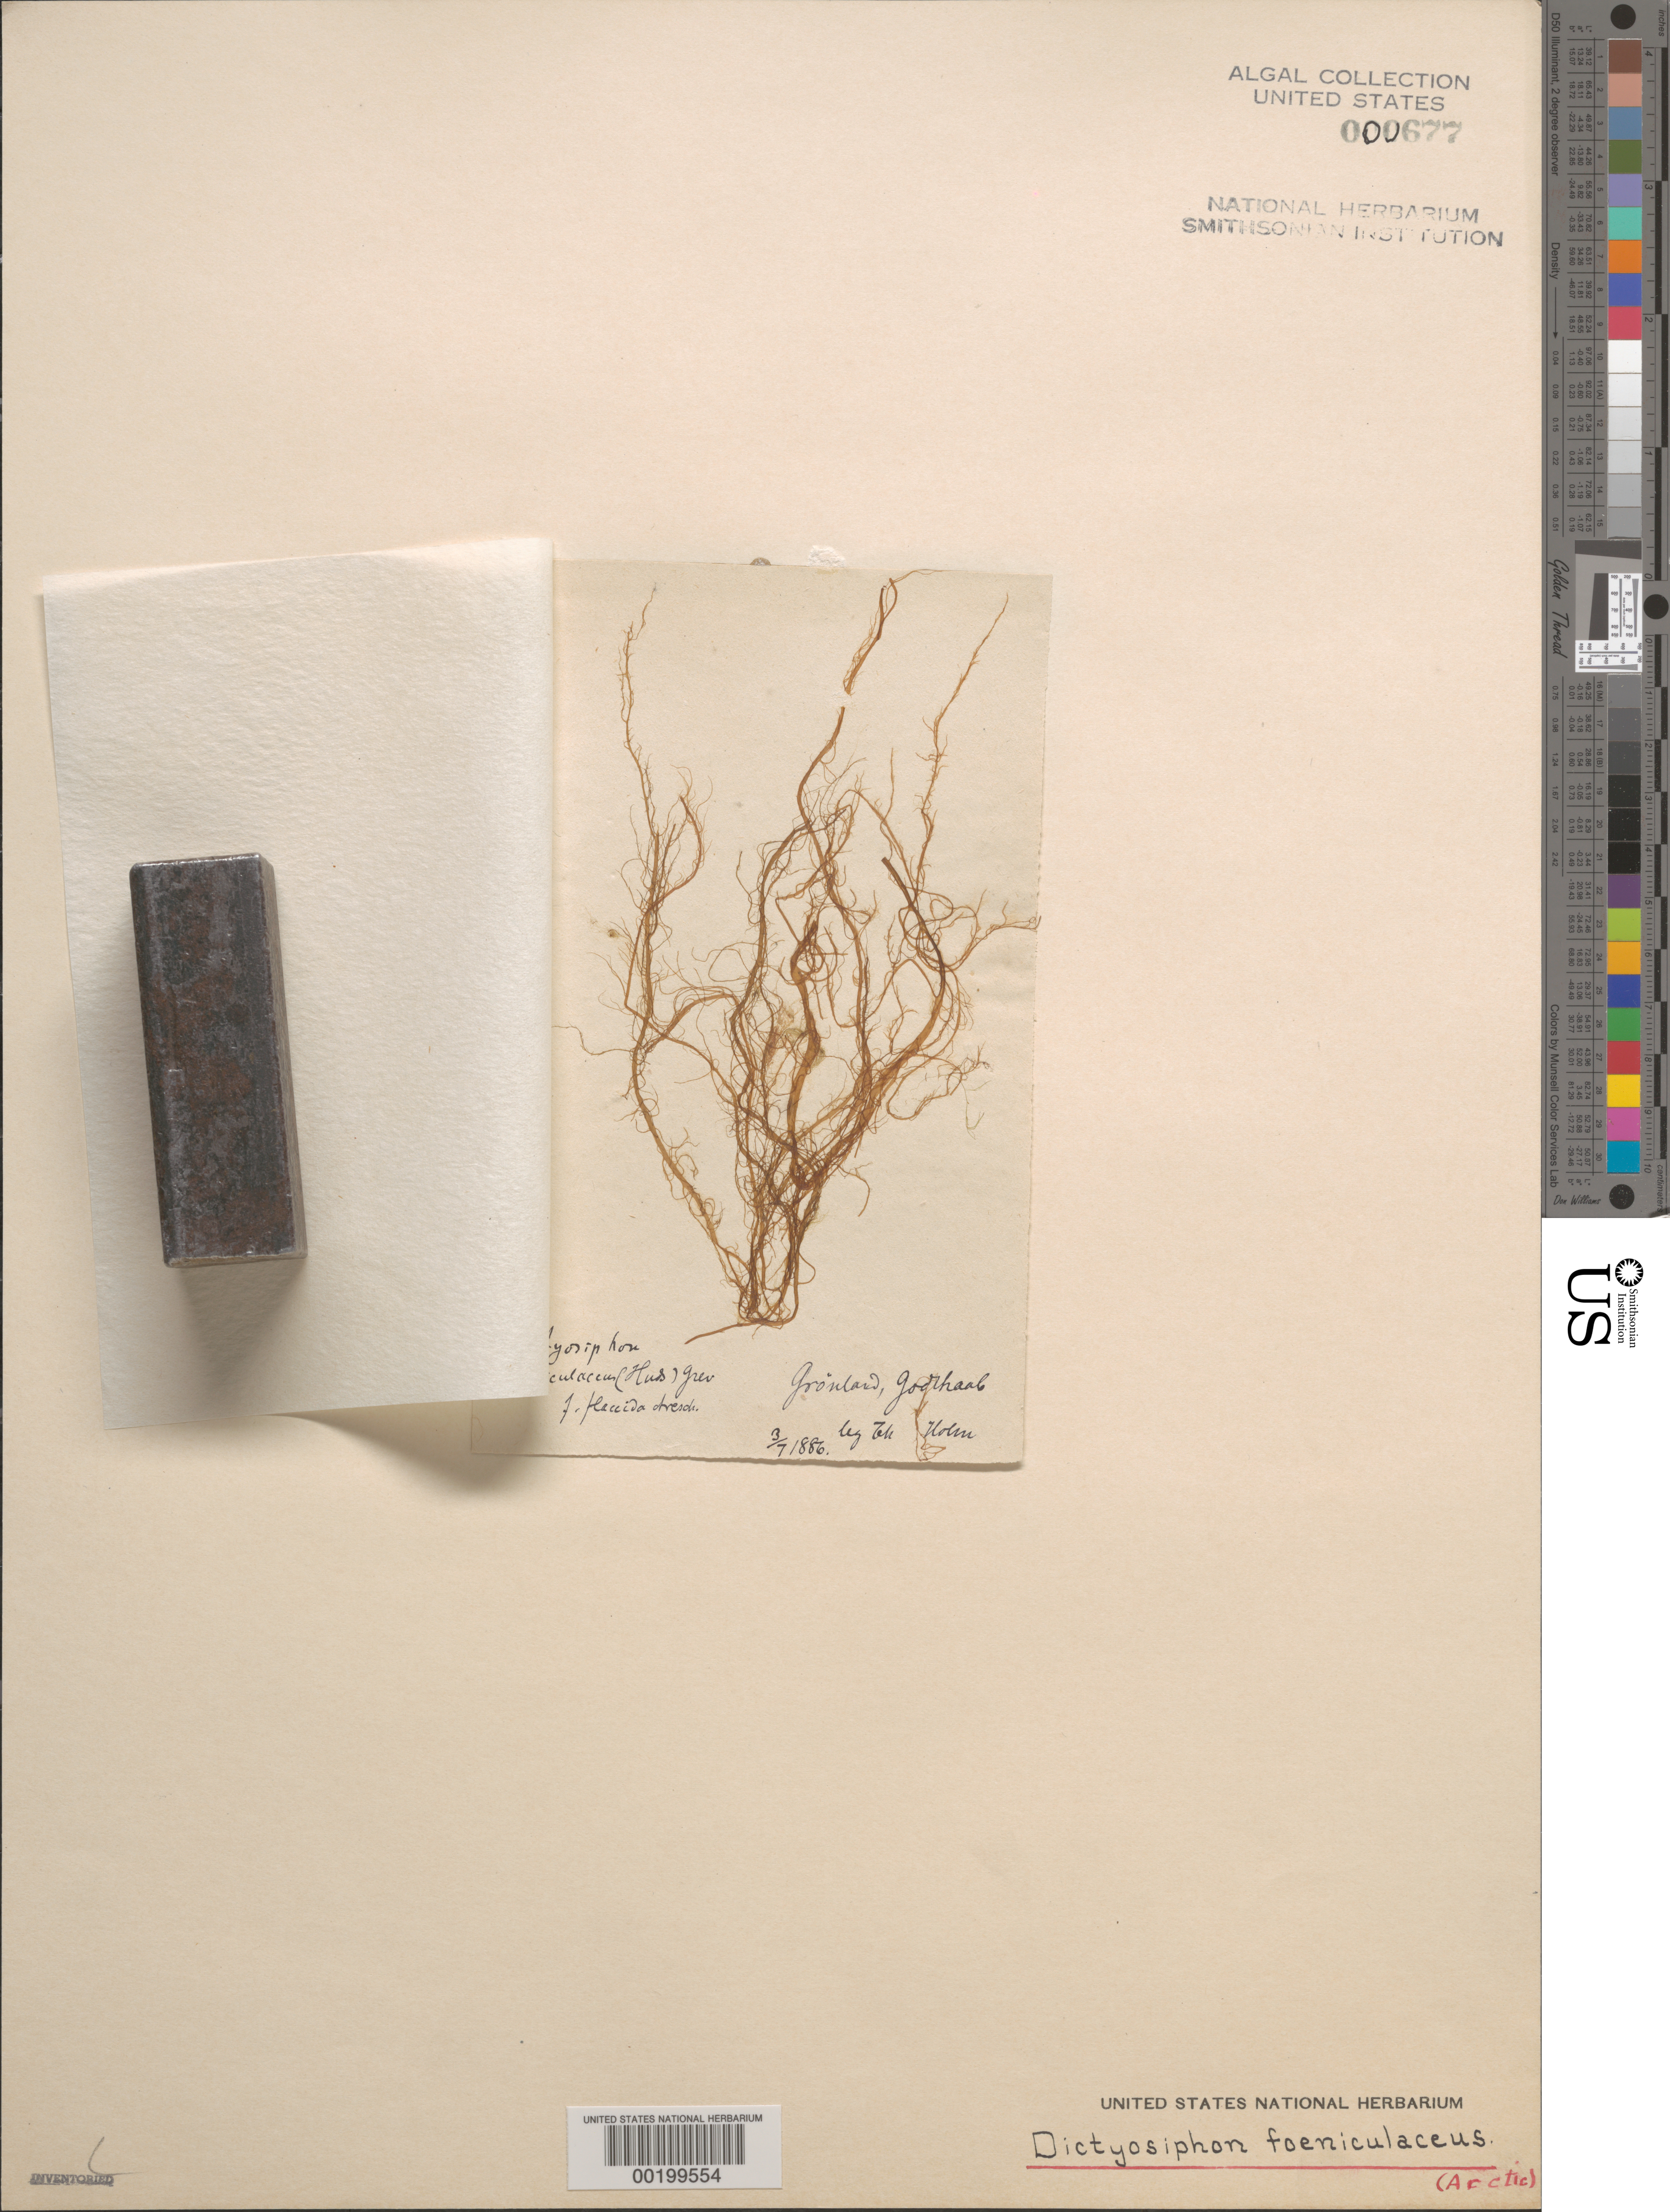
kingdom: Chromista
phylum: Ochrophyta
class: Phaeophyceae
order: Dictyosiphonales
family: Dictyosiphonaceae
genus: Dictyosiphon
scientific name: Dictyosiphon foeniculaceus f. flaccida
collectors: T. Holm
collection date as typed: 03 Jul 1886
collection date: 1886-07-03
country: Greenland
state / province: Vestgronland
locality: Godthaab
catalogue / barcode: US 677